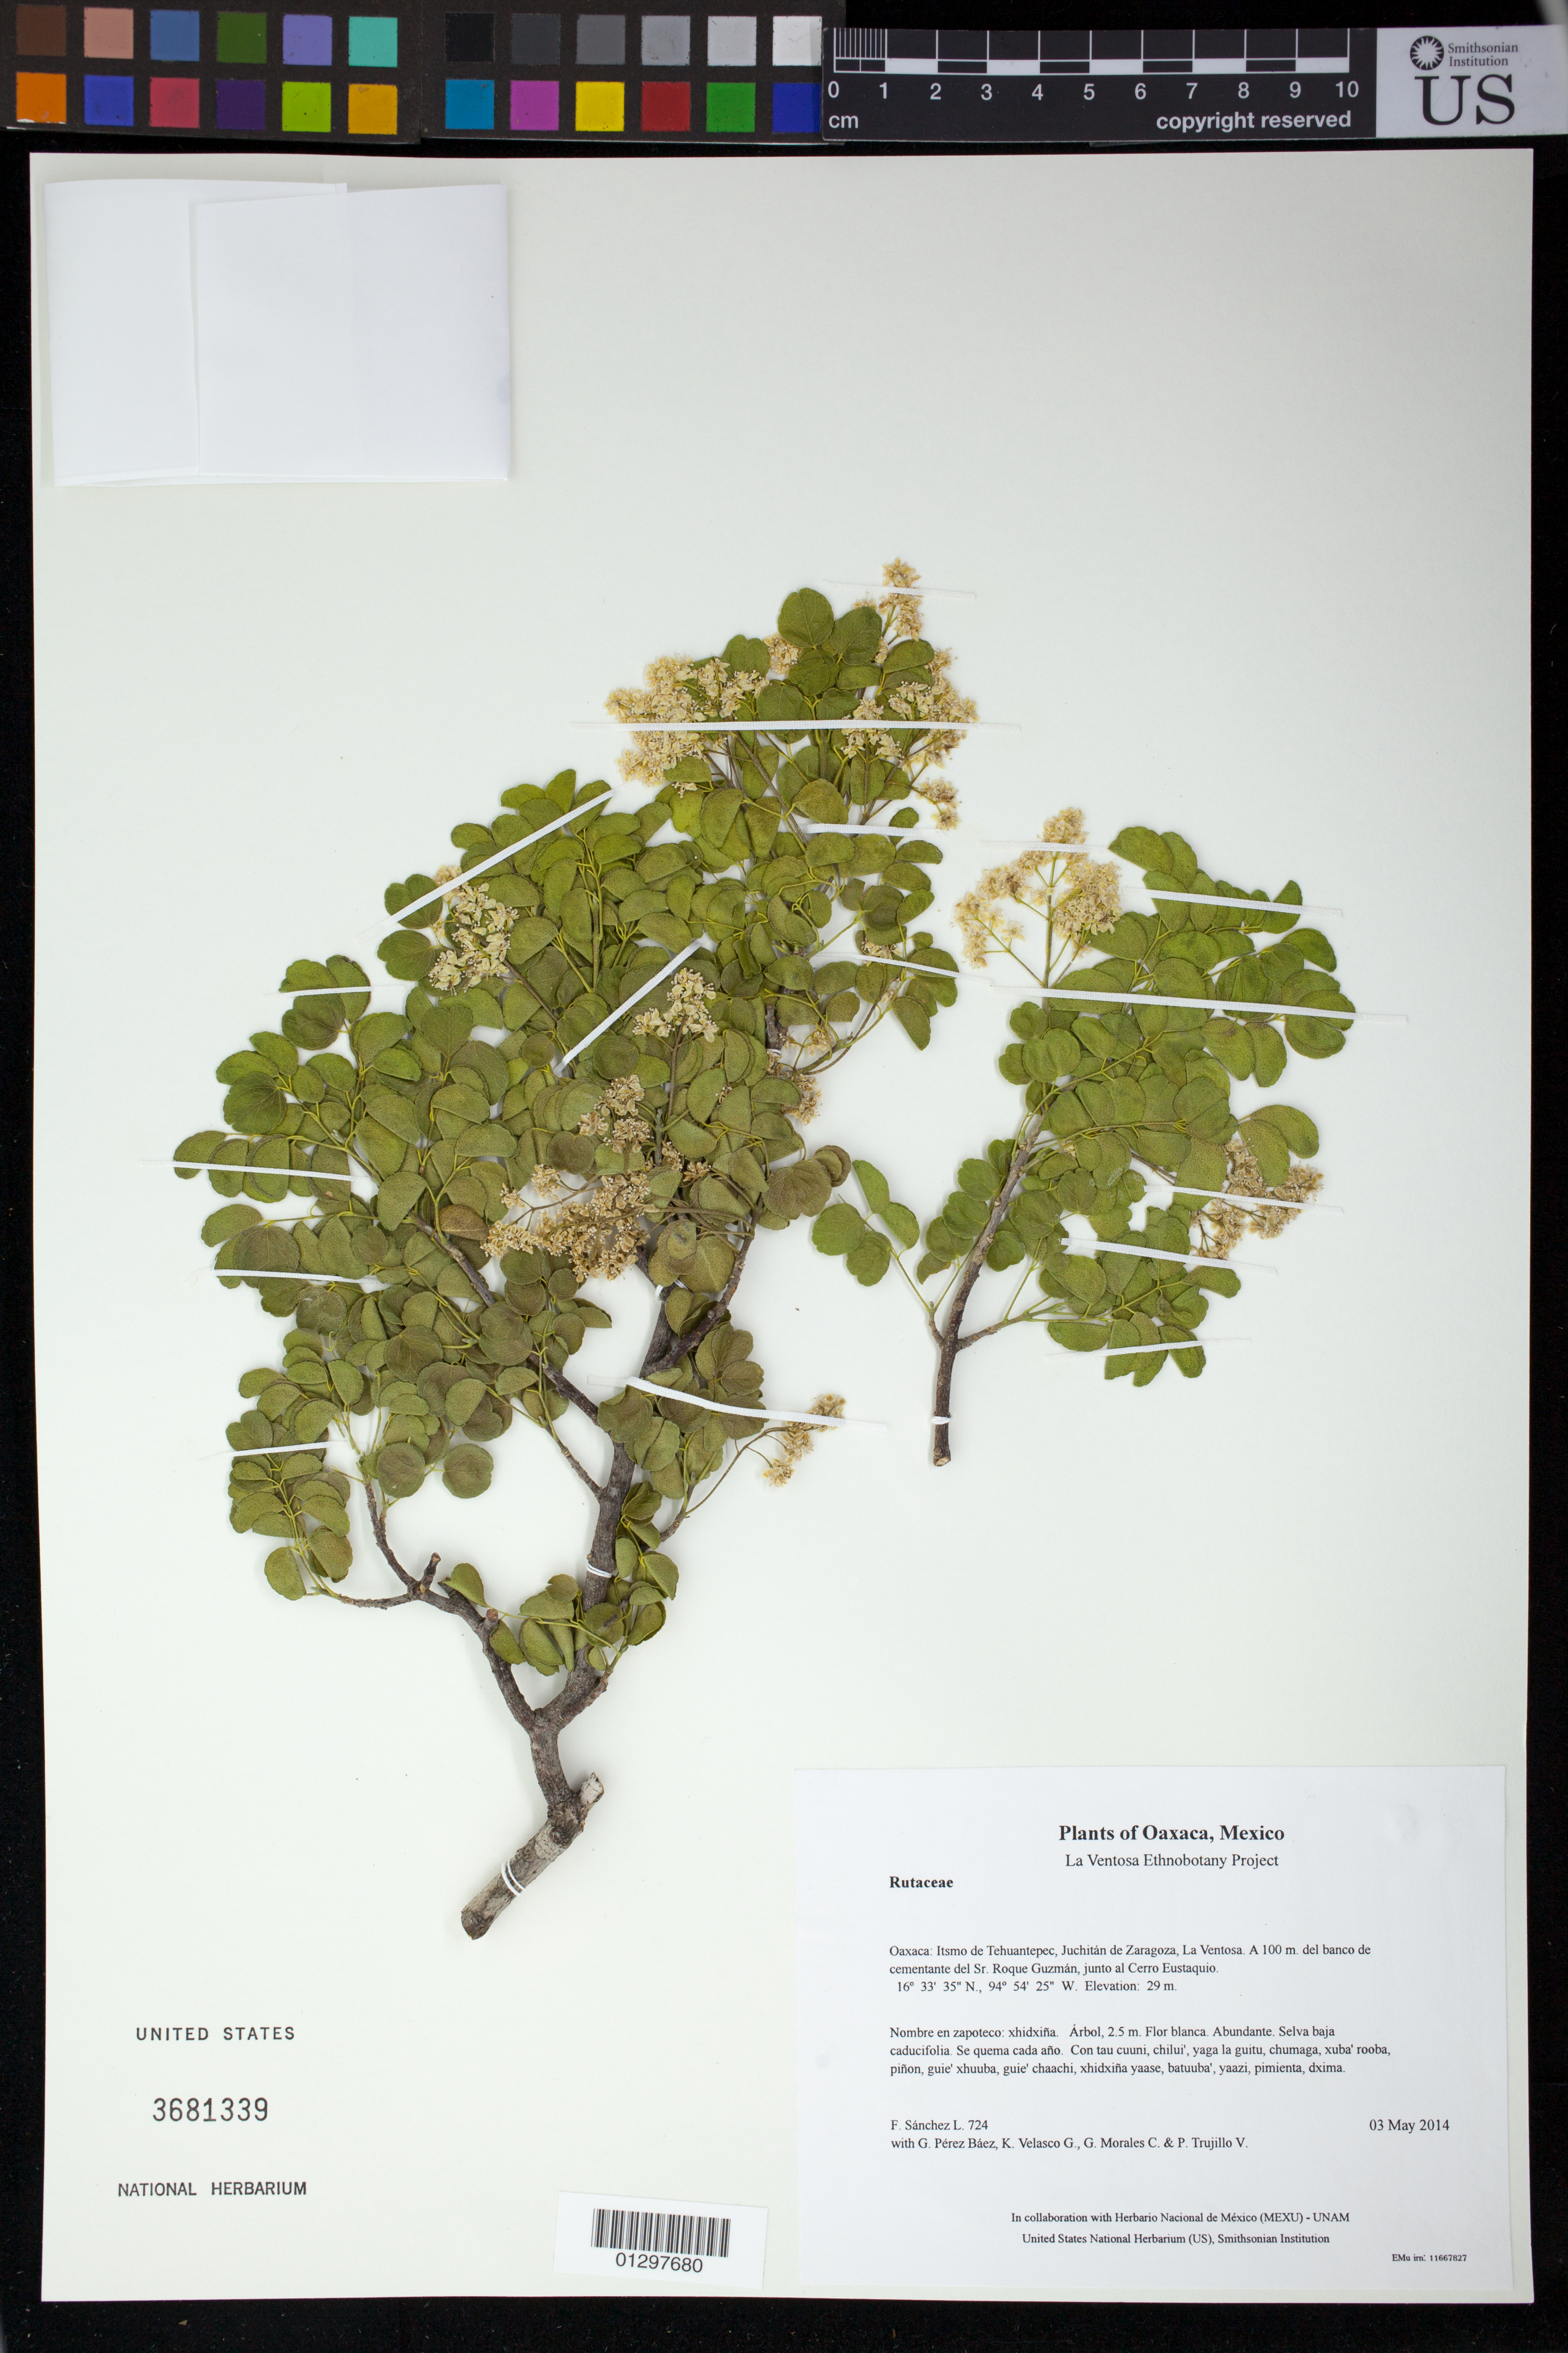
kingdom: Plantae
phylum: Tracheophyta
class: Magnoliopsida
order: Sapindales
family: Rutaceae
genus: Amyris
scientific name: Amyris jorgemeavei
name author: Hern.-Barón et al.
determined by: Londoño-Echeverri, Y.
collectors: F. Sánchez L., G. Pérez Báez, K. Velasco G., G. Morales C. & P. Trujillo V.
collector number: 724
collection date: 2014-05-03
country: Mexico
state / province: Oaxaca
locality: Itsmo de Tehuantepec, Juchitán de Zaragoza, La Ventosa. A 100 m. del banco de cementante del Sr. Roque Guzmán, junto al Cerro Eustaquio.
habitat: Selva baja caducifolia. Se quema cada año.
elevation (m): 29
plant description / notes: JEBOT, MEXU, SERO, US; Yaga. 2.5 m. Guie' naquichi'. Stale.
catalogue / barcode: US 3681339